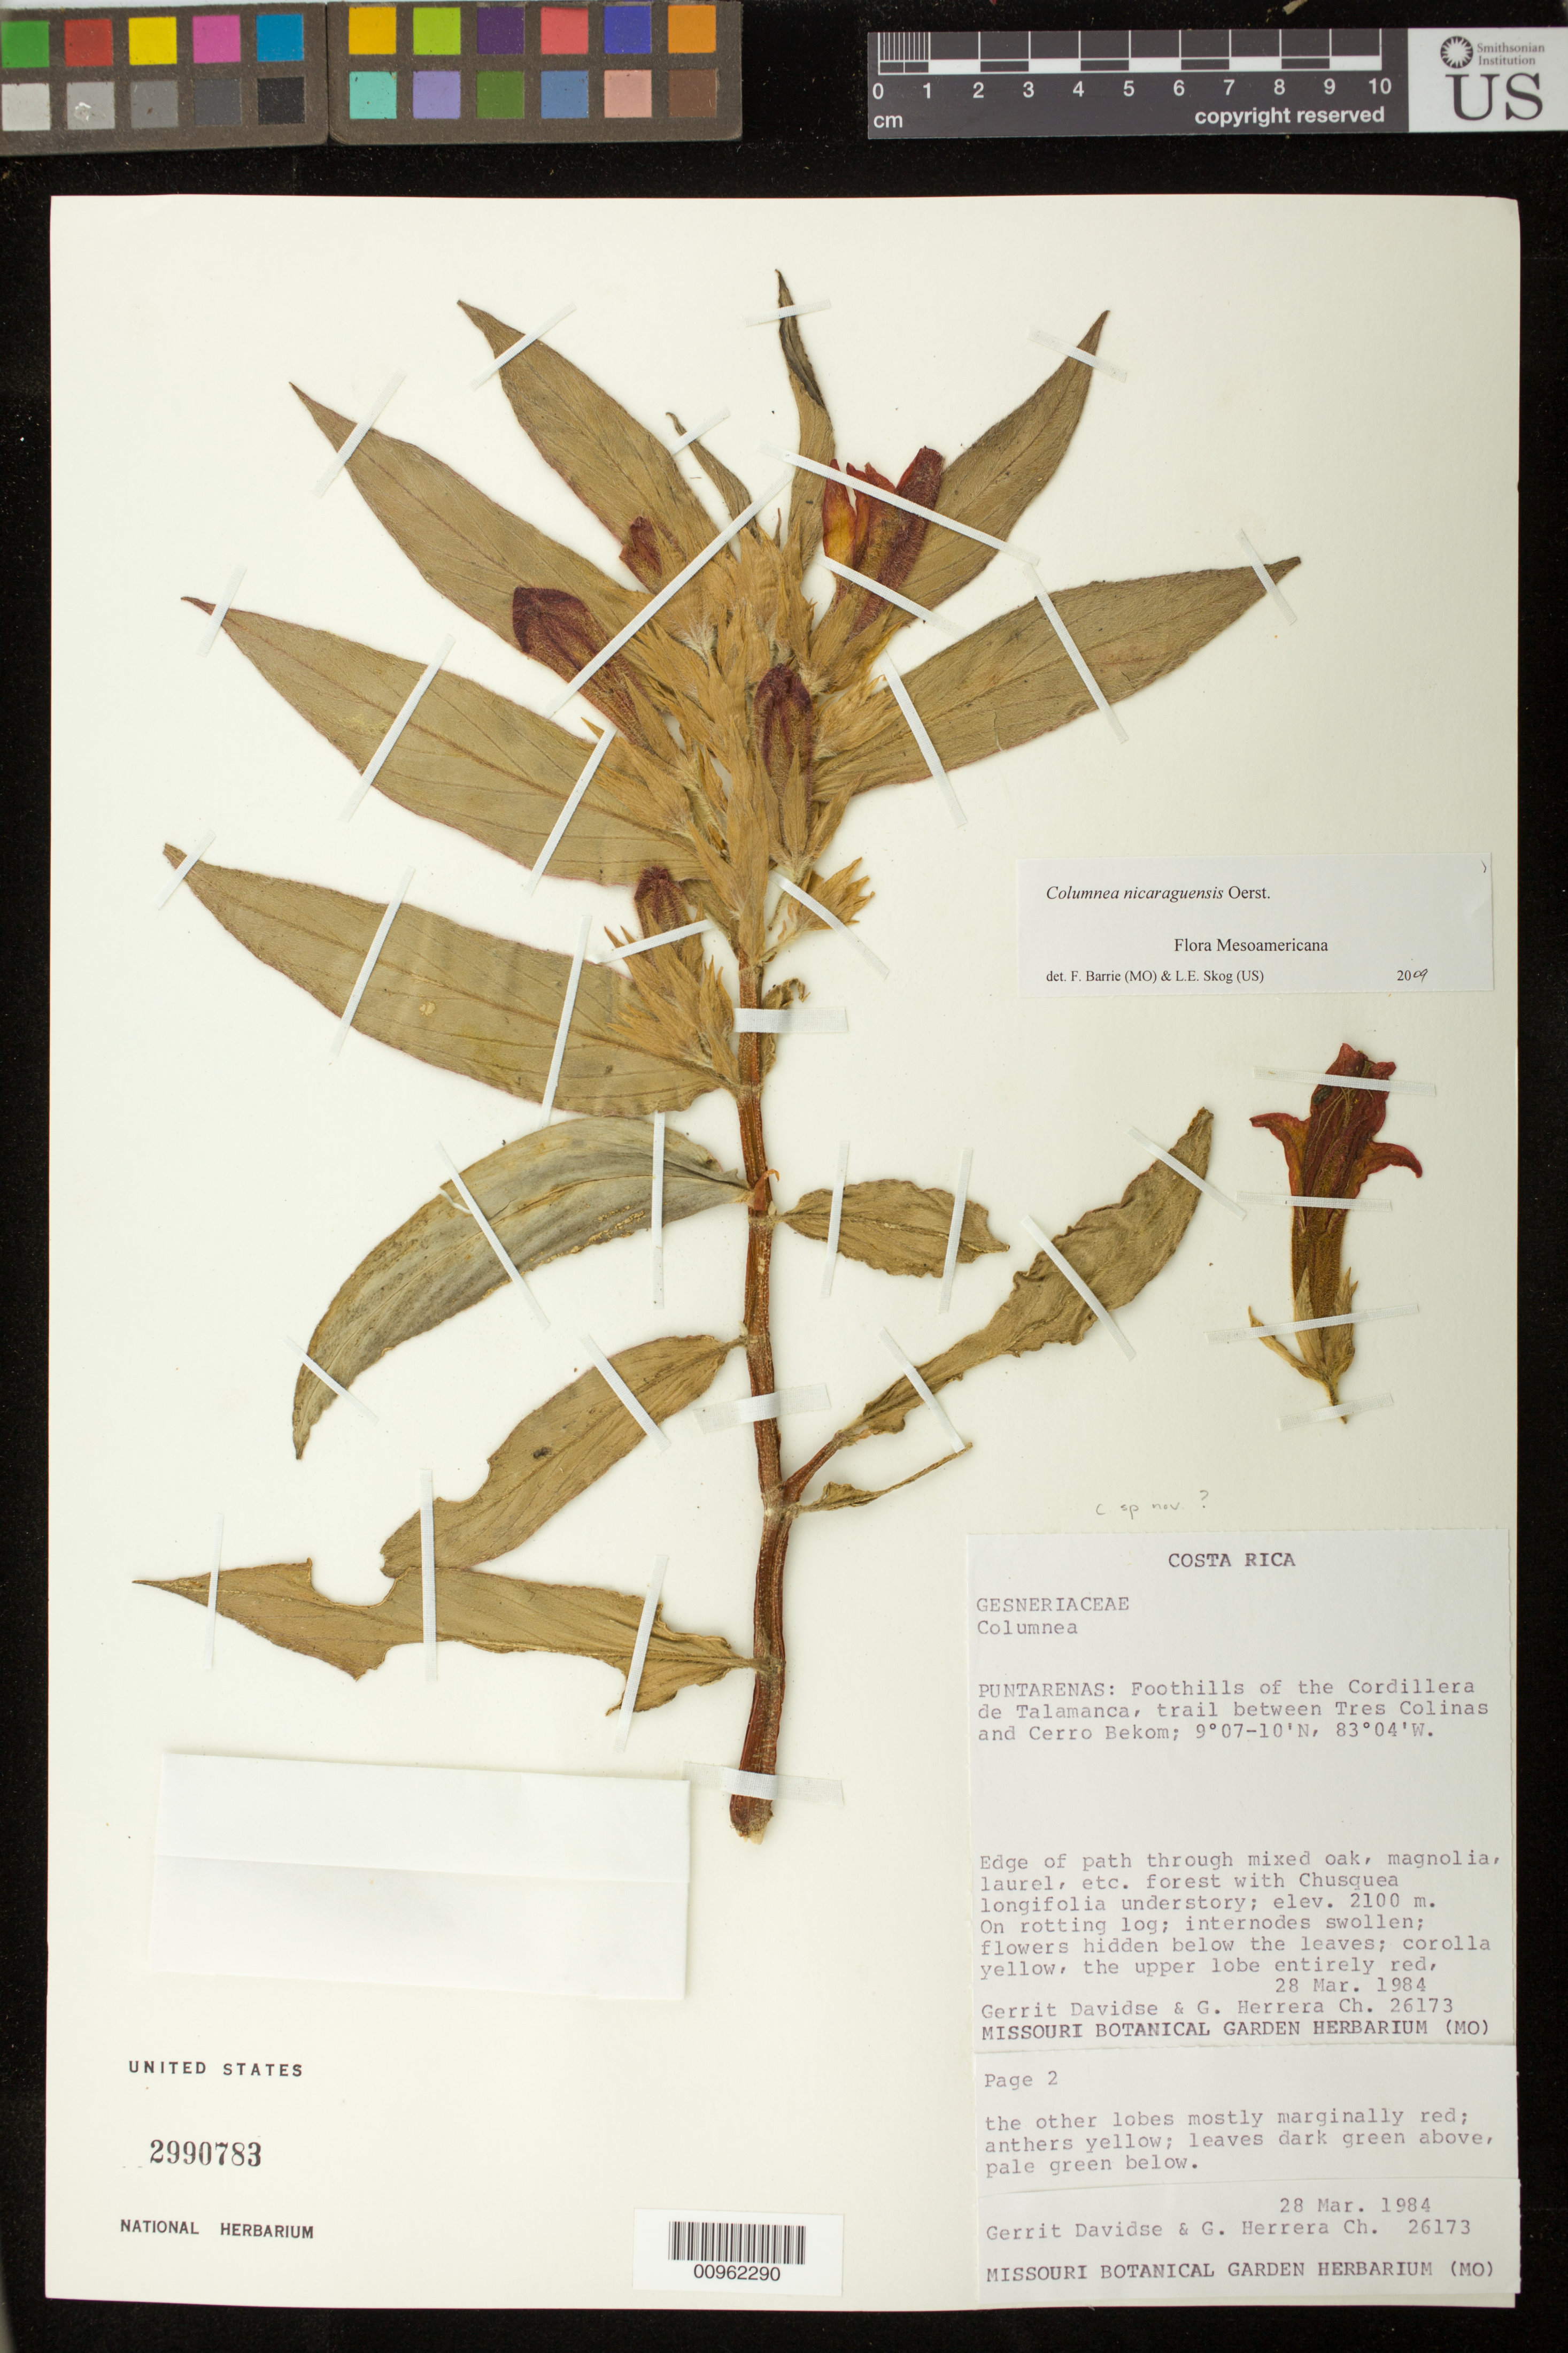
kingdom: Plantae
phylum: Tracheophyta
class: Magnoliopsida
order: Lamiales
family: Gesneriaceae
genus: Columnea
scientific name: Columnea nicaraguensis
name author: Oerst.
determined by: Barrie, F. R.; Skog, Laurence E.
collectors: G. Davidse & G. Herrera Ch.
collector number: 26173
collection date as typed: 28 Mar 1984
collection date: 1984-03-28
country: Costa Rica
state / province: Puntarenas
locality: Foothills of the Cordillera de Talamanca, trail between Tres Colinas and Cerro Bekom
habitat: mixed oak etc. forest.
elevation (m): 2100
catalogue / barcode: US 2990783